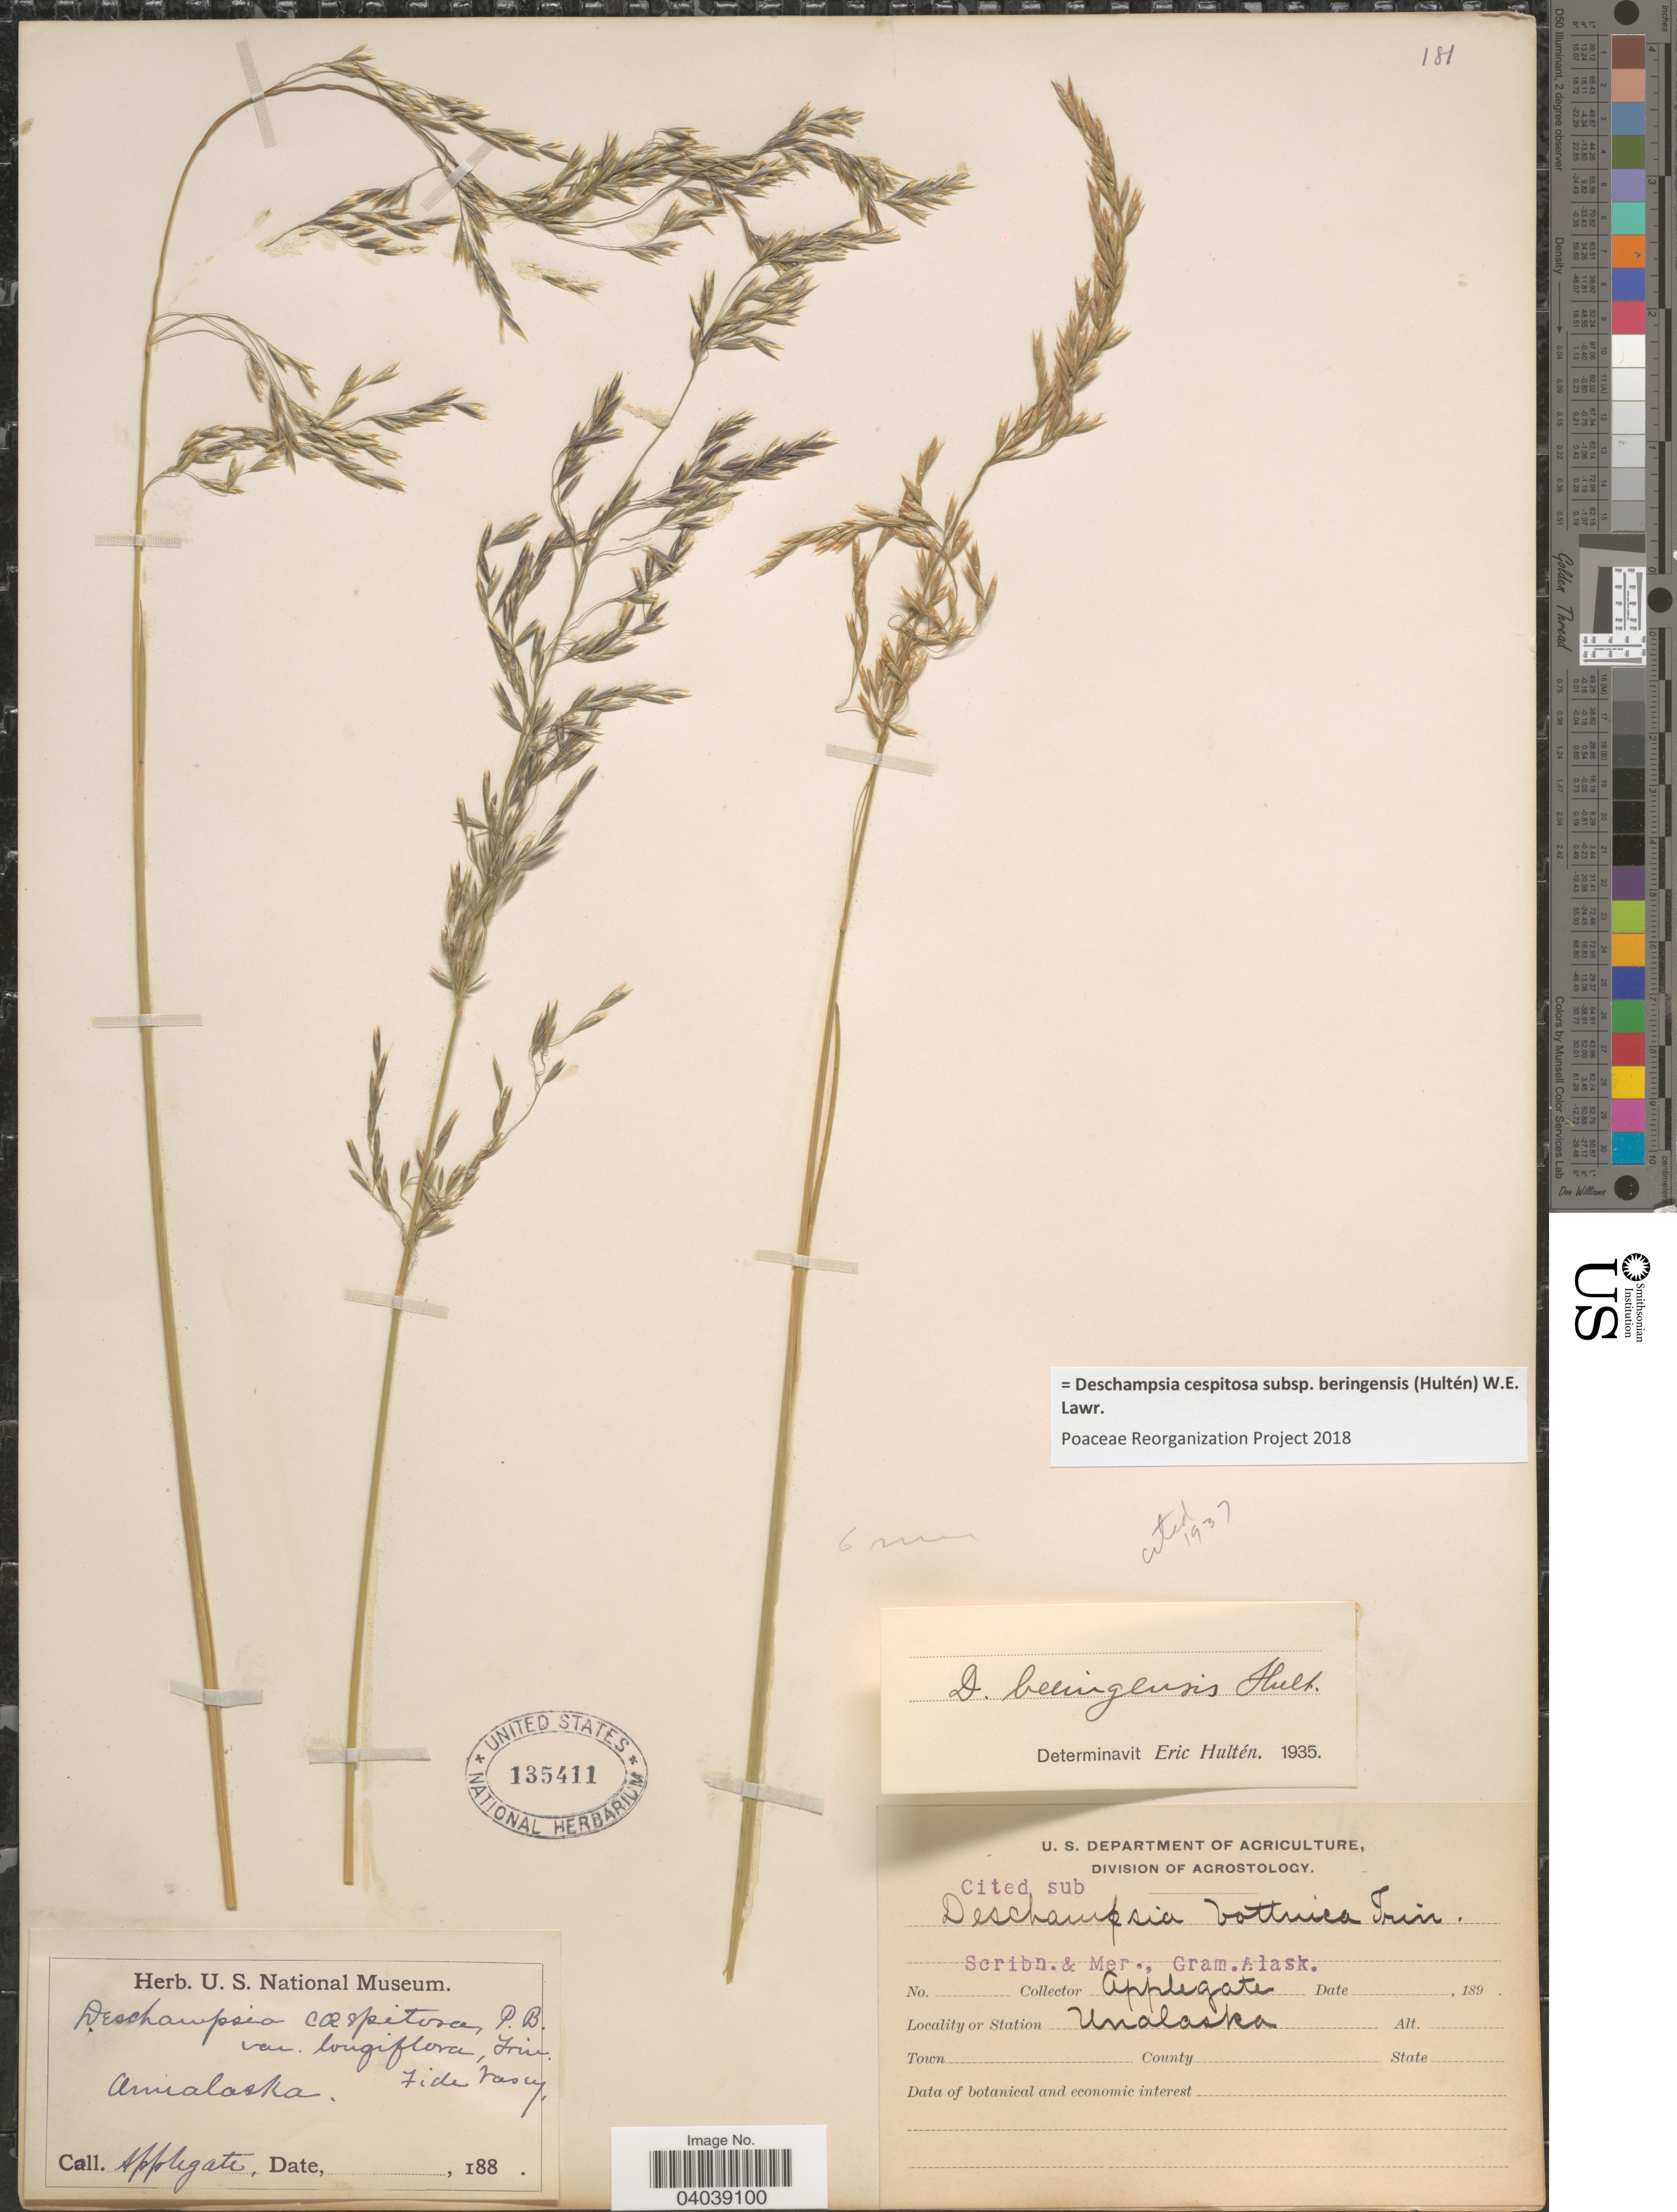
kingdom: Plantae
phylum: Tracheophyta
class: Liliopsida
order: Poales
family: Poaceae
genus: Deschampsia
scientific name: Deschampsia cespitosa subsp. beringensis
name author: (Hultén) Lawrence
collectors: -- Applegate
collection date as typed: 189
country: United States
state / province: Alaska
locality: Station Unalaska.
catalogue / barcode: US 135411